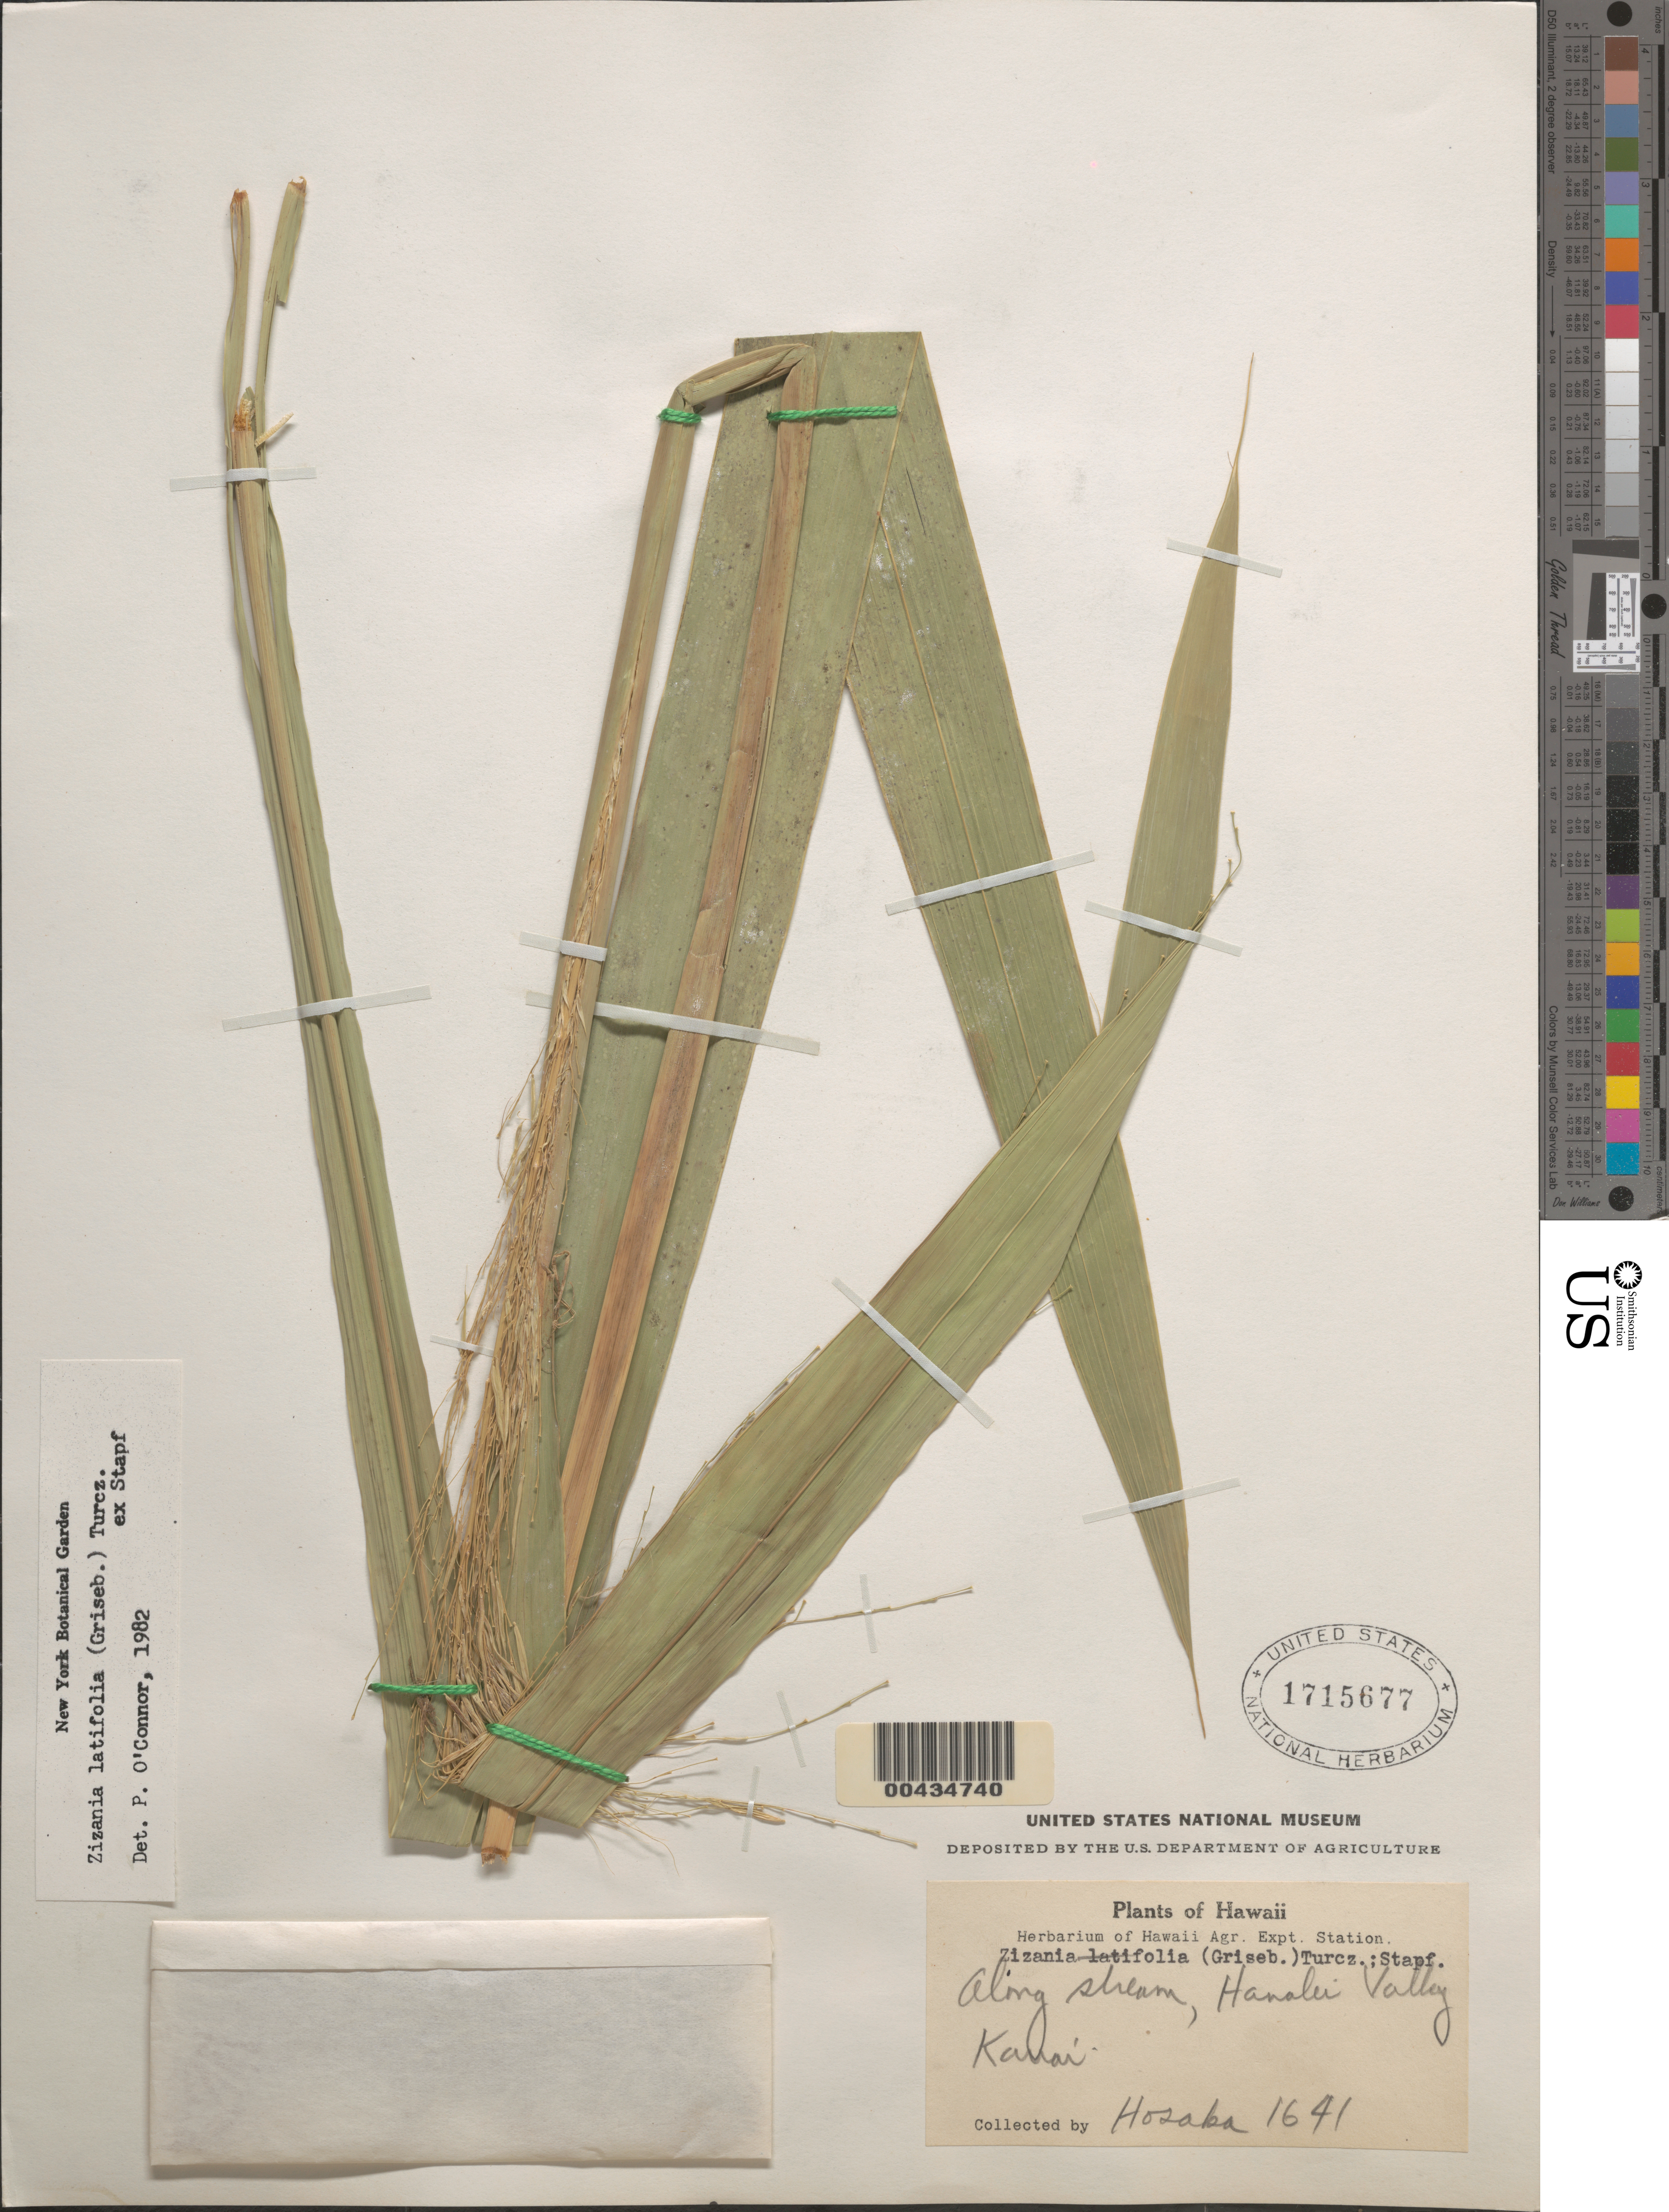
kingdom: Plantae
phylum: Tracheophyta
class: Liliopsida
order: Poales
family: Poaceae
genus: Zizania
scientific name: Zizania latifolia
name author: (Griseb.) Stapf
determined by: O'Connor, P.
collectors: E. Y. Hosaka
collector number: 1641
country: United States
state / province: Hawaii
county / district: Kauai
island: Kaua'i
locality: along stream, Hanalei Valley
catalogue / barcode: US 1715677